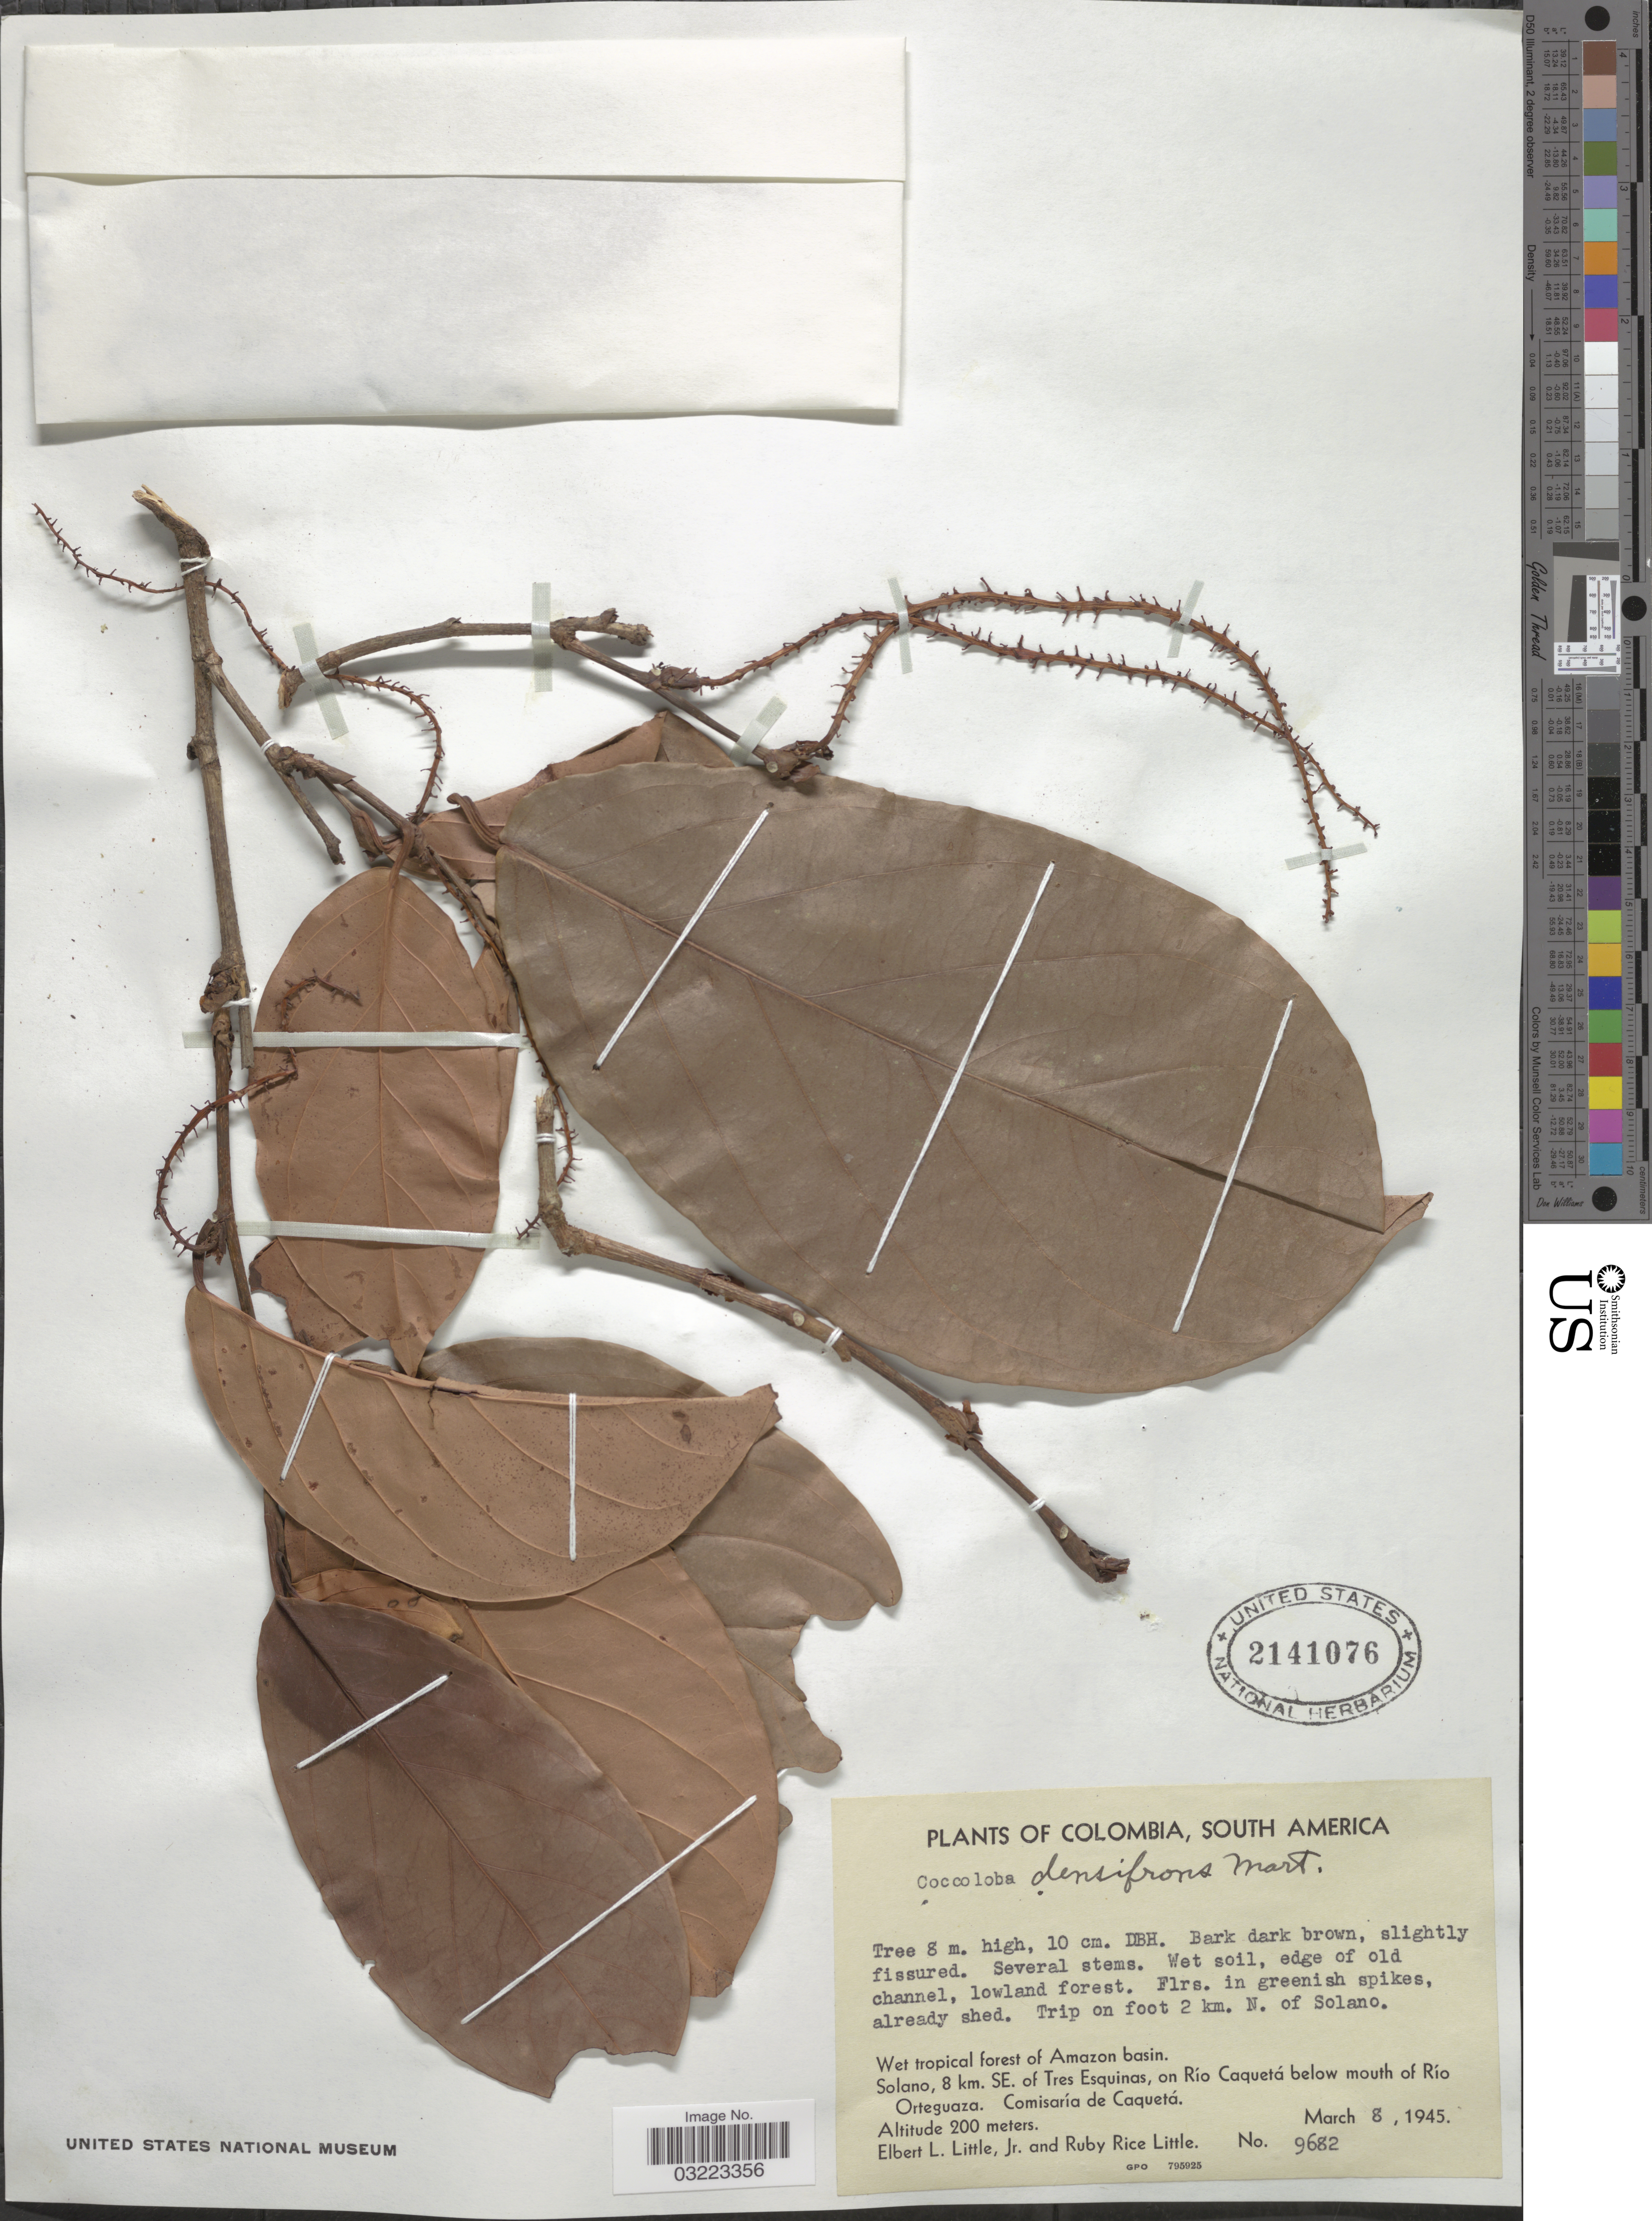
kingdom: Plantae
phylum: Tracheophyta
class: Magnoliopsida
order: Caryophyllales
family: Polygonaceae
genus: Coccoloba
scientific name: Coccoloba densifrons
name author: Mart. ex Meisn.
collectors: E. L. Little & R. R. Little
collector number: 9682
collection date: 1945-03-08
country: Colombia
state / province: Caquetá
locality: Trip on foot 2 km. N. of Solano. Wet tropical forest of Amazon basin. Solano, 8 km. SE. of Tres Esquinas, on Río Caquetá below mouth of Río Orteguaza. Comisaría de Caquetá.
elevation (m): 200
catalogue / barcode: US 2141076